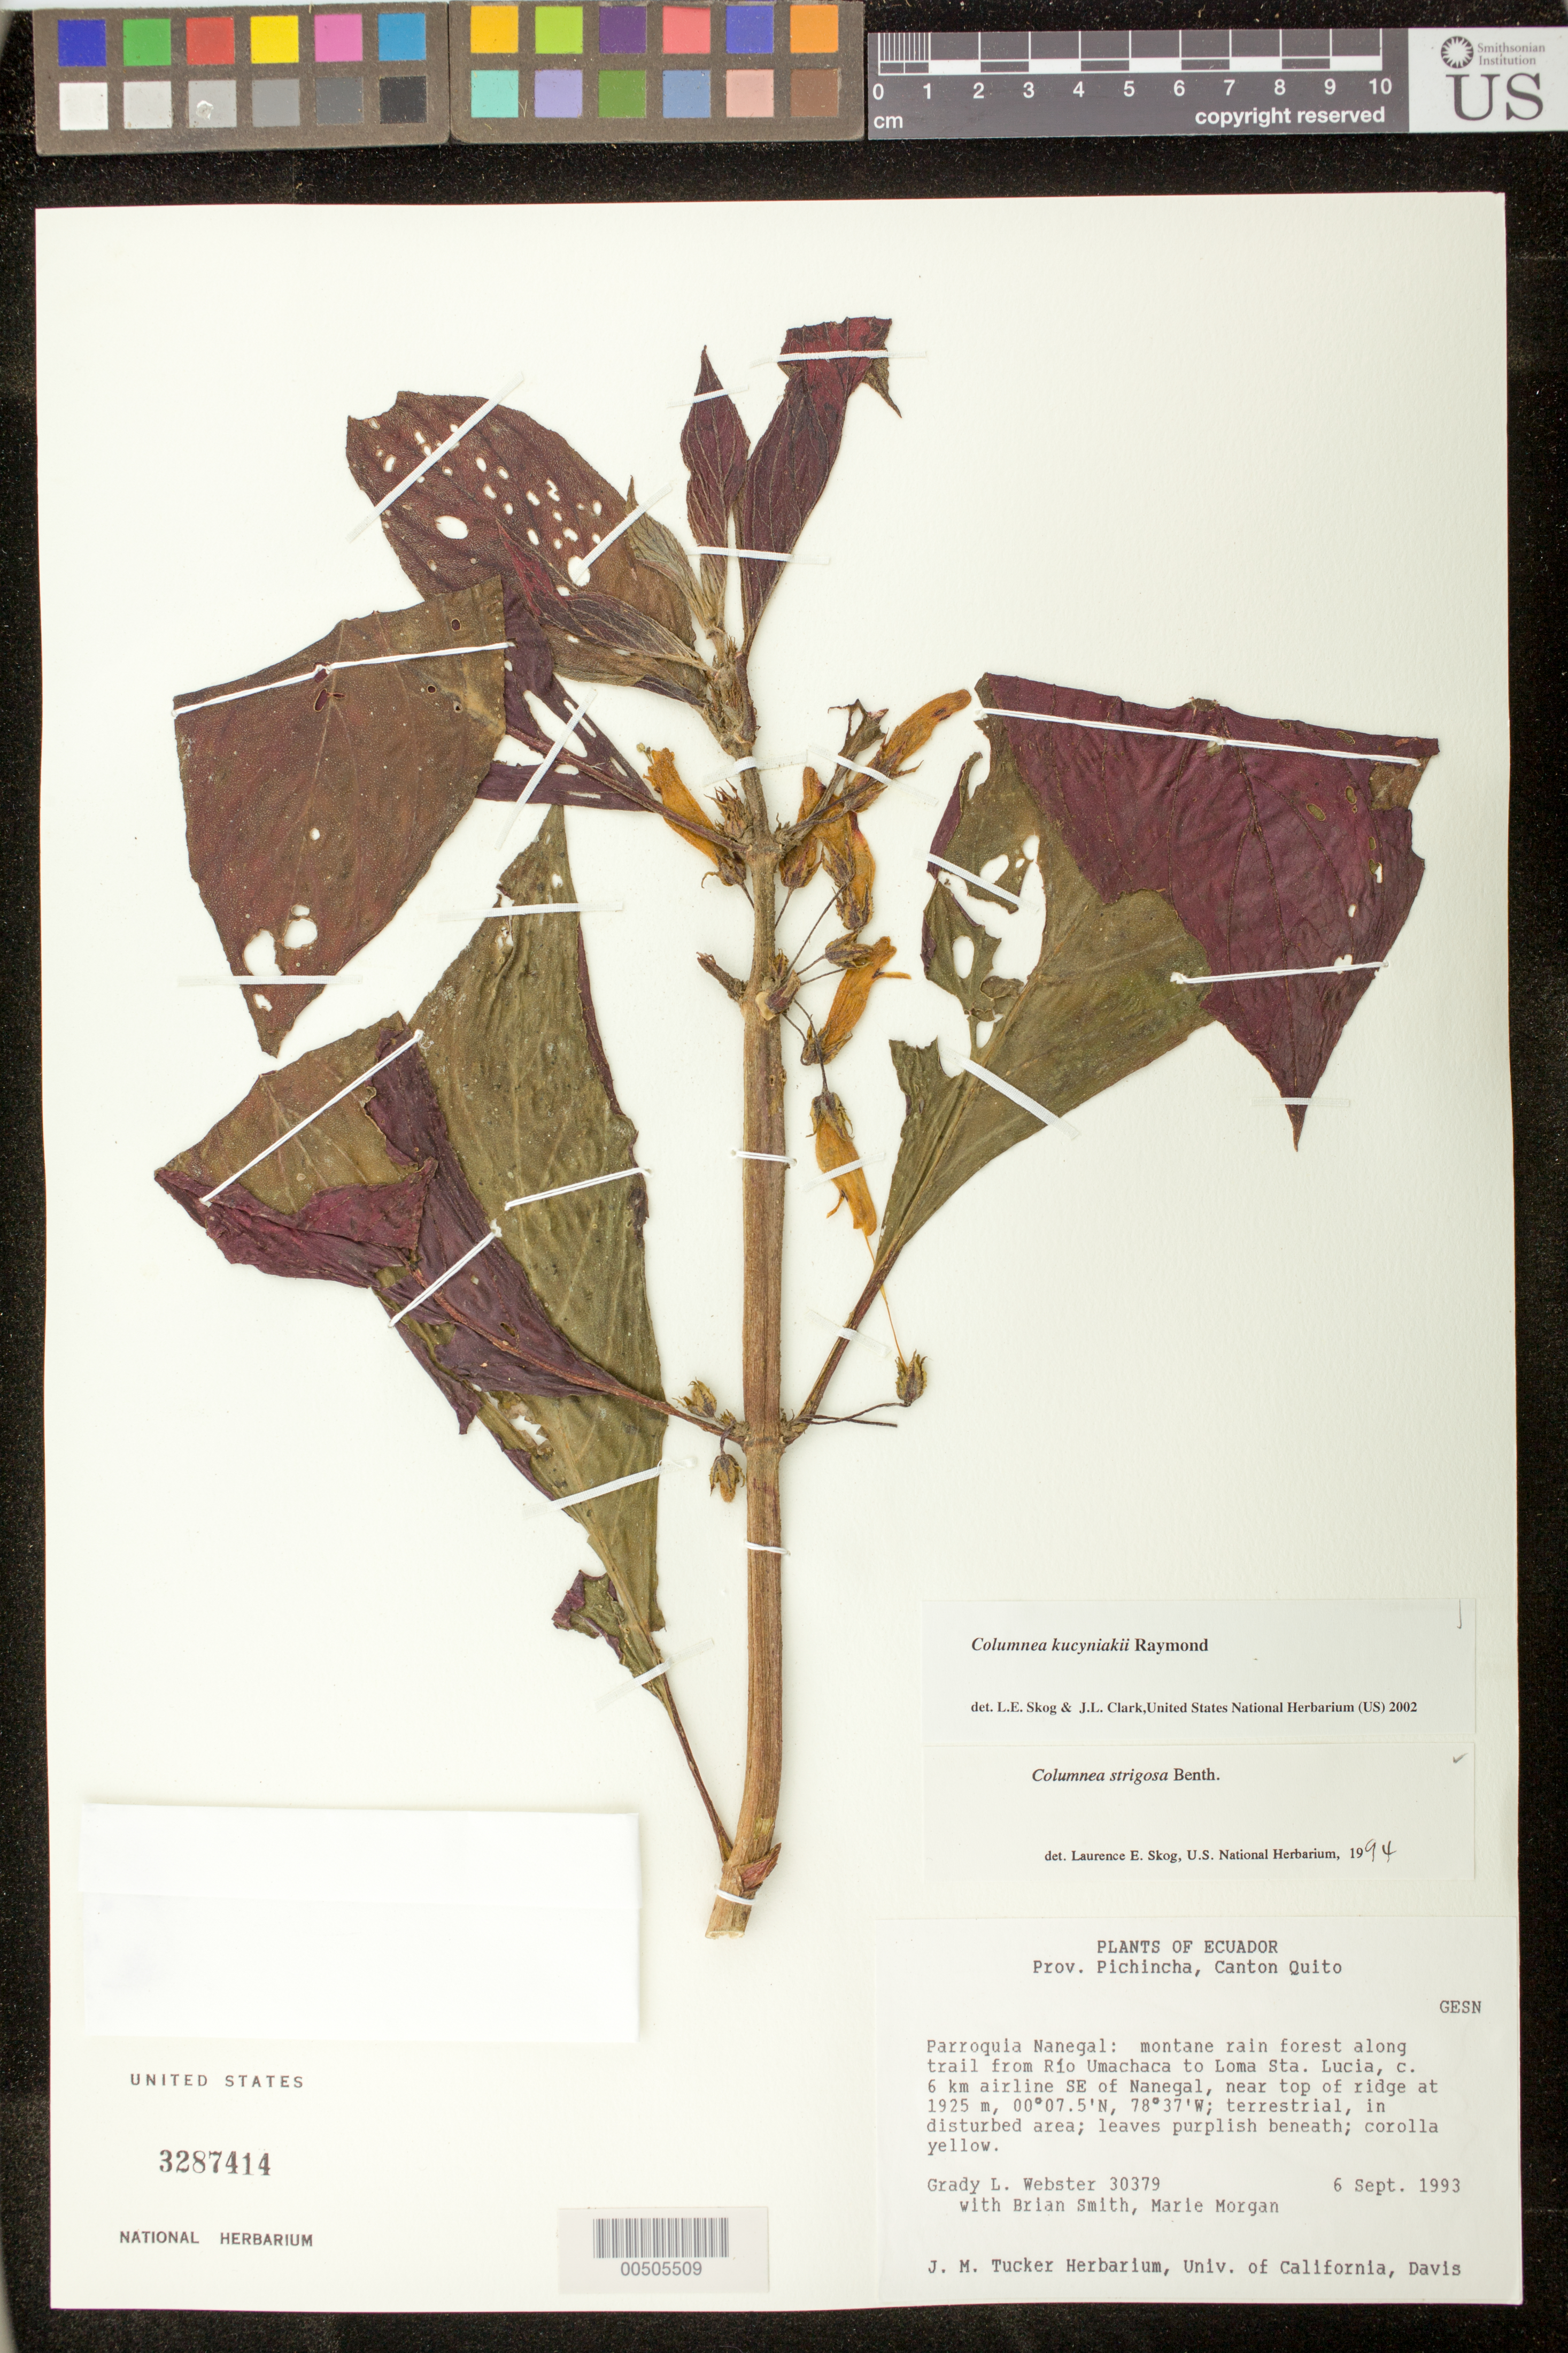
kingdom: Plantae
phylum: Tracheophyta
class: Magnoliopsida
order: Lamiales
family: Gesneriaceae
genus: Columnea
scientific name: Columnea kucyniakii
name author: Raymond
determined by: Clark, J. L.; Skog, Laurence E.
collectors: G. L. Webster, B. Smith & M. Morgan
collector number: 30379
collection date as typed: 06 Sep 1993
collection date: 1993-09-06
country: Ecuador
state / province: Pichincha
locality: Along trail from Río Umachaca to Loma Sta. Lucia, c. 6 km airline SE of Nanegal, near top of ridge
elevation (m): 1925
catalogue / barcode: US 3287414